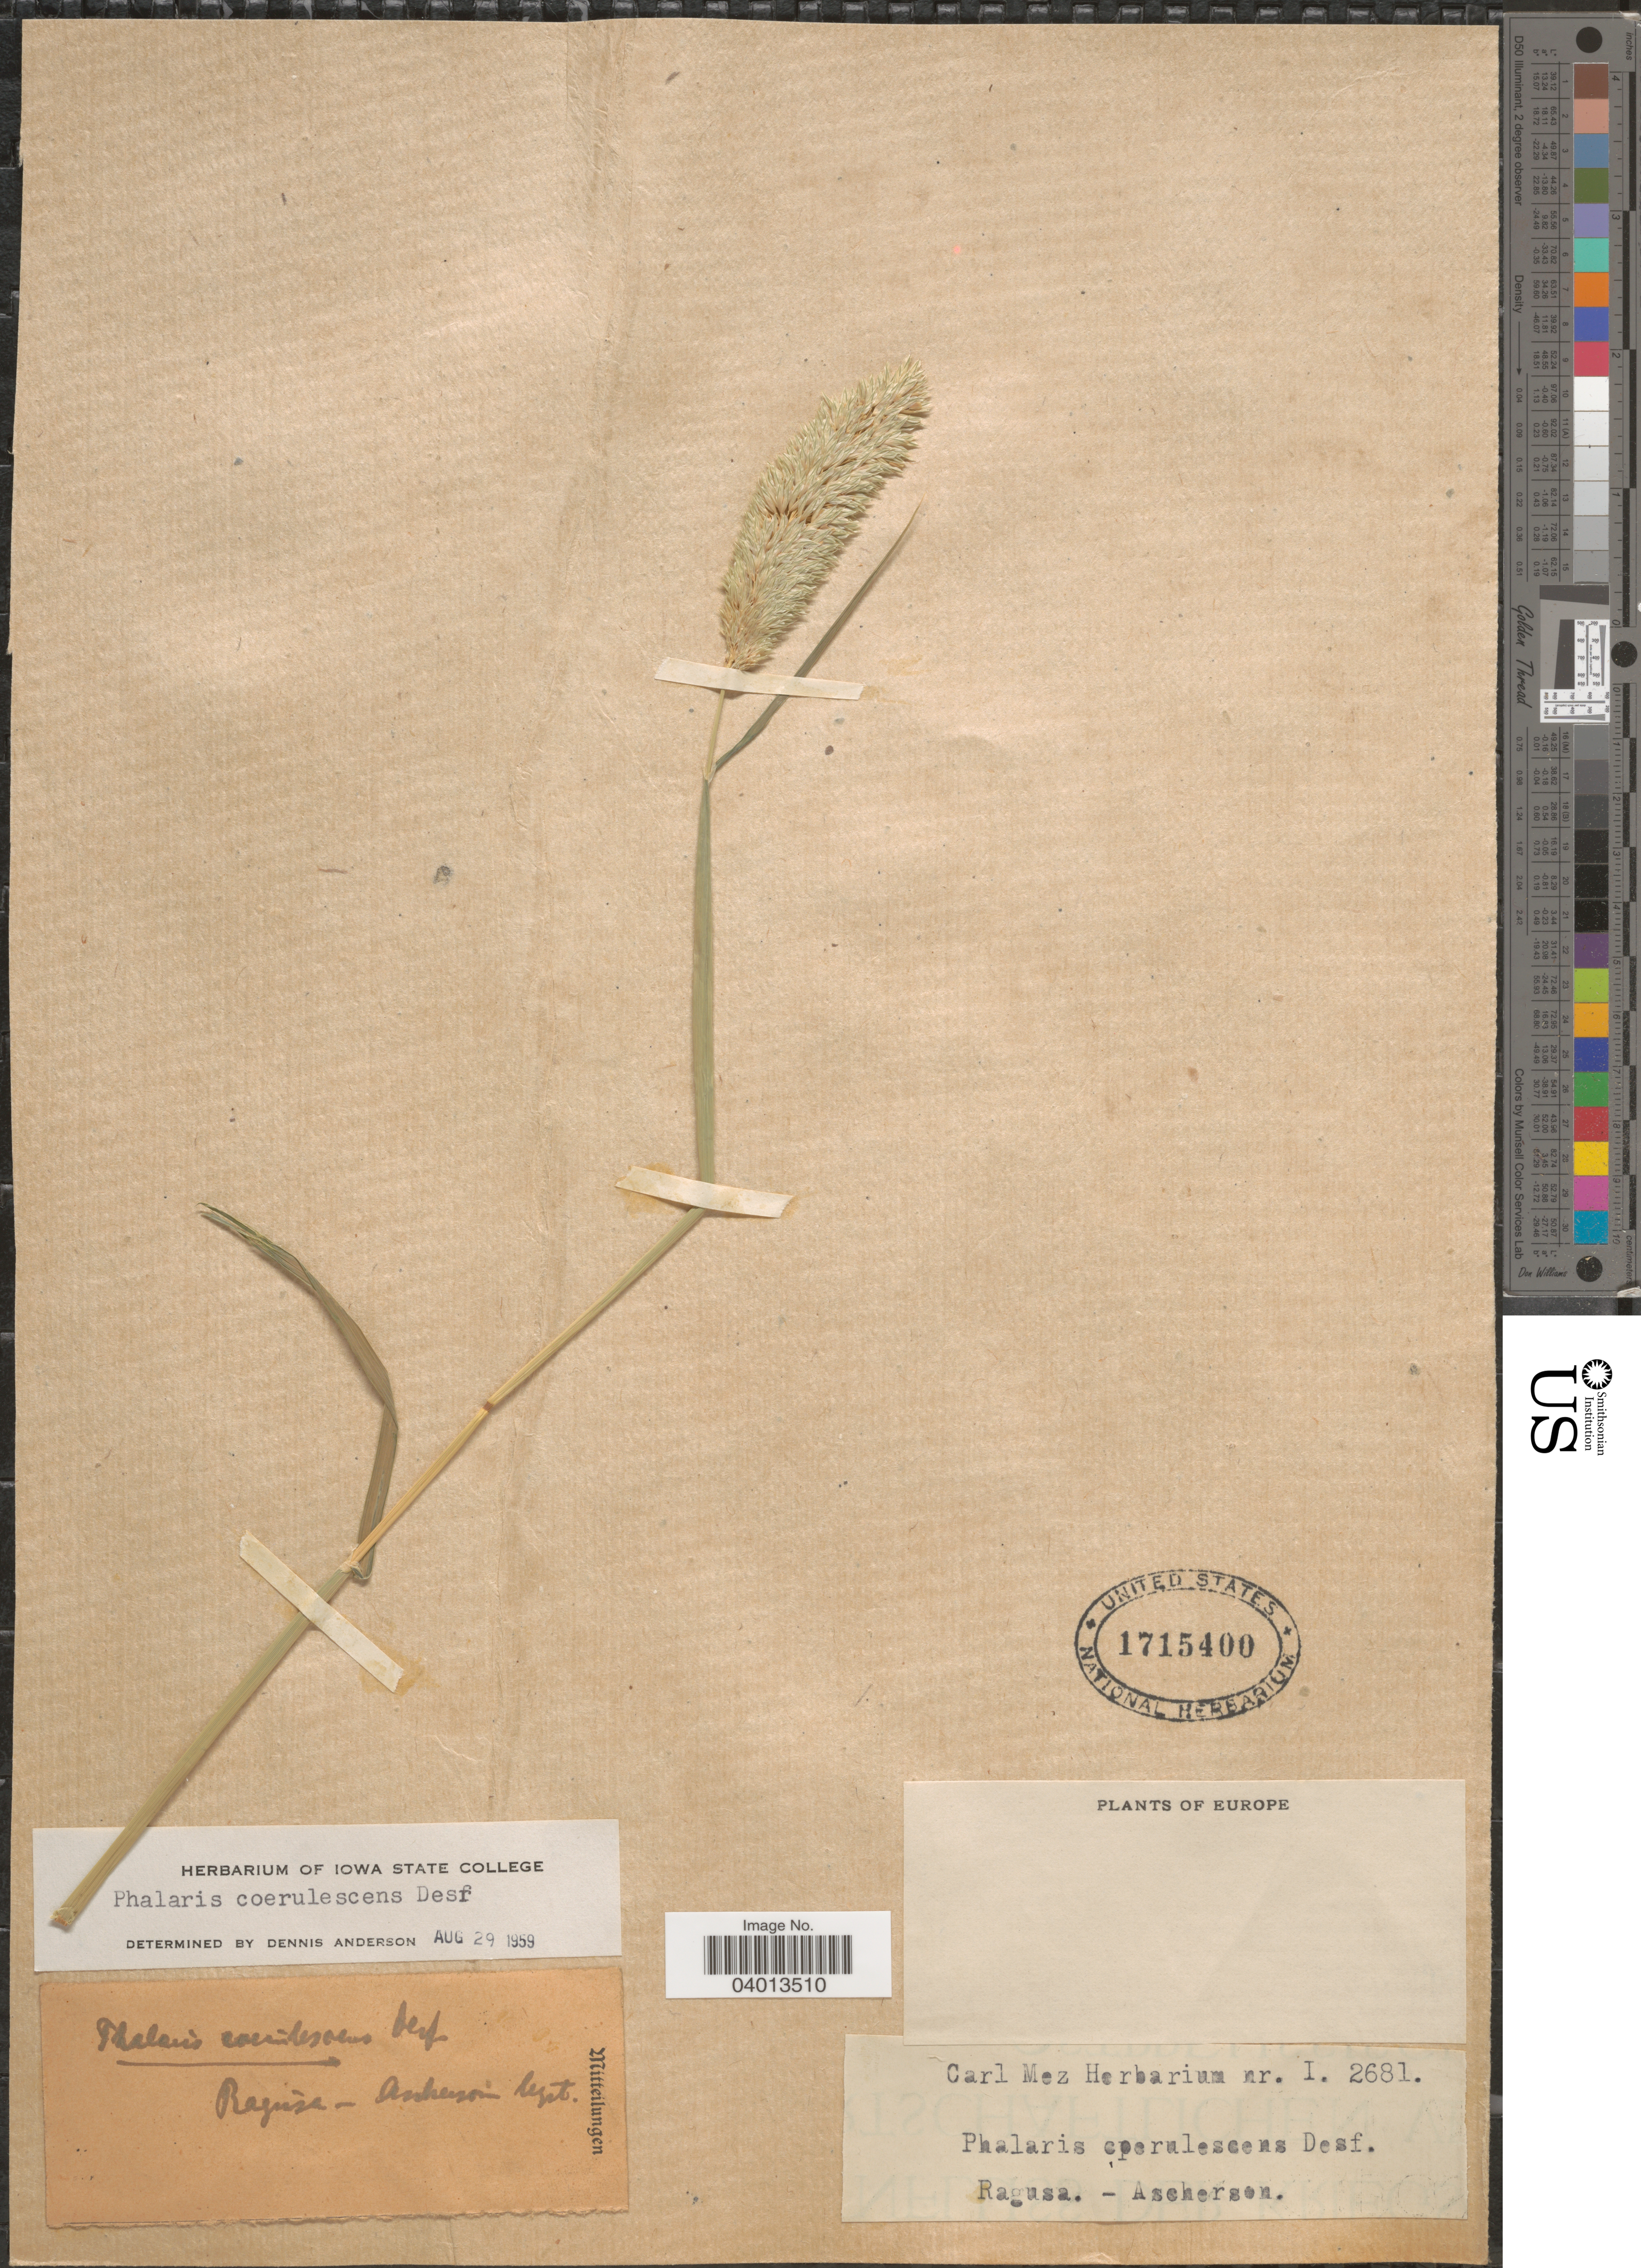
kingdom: Plantae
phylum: Tracheophyta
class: Liliopsida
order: Poales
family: Poaceae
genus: Phalaris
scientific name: Phalaris coerulescens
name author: Desf.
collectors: Ascherson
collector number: I.2681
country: Italy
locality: Ragusa.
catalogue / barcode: US 1715400